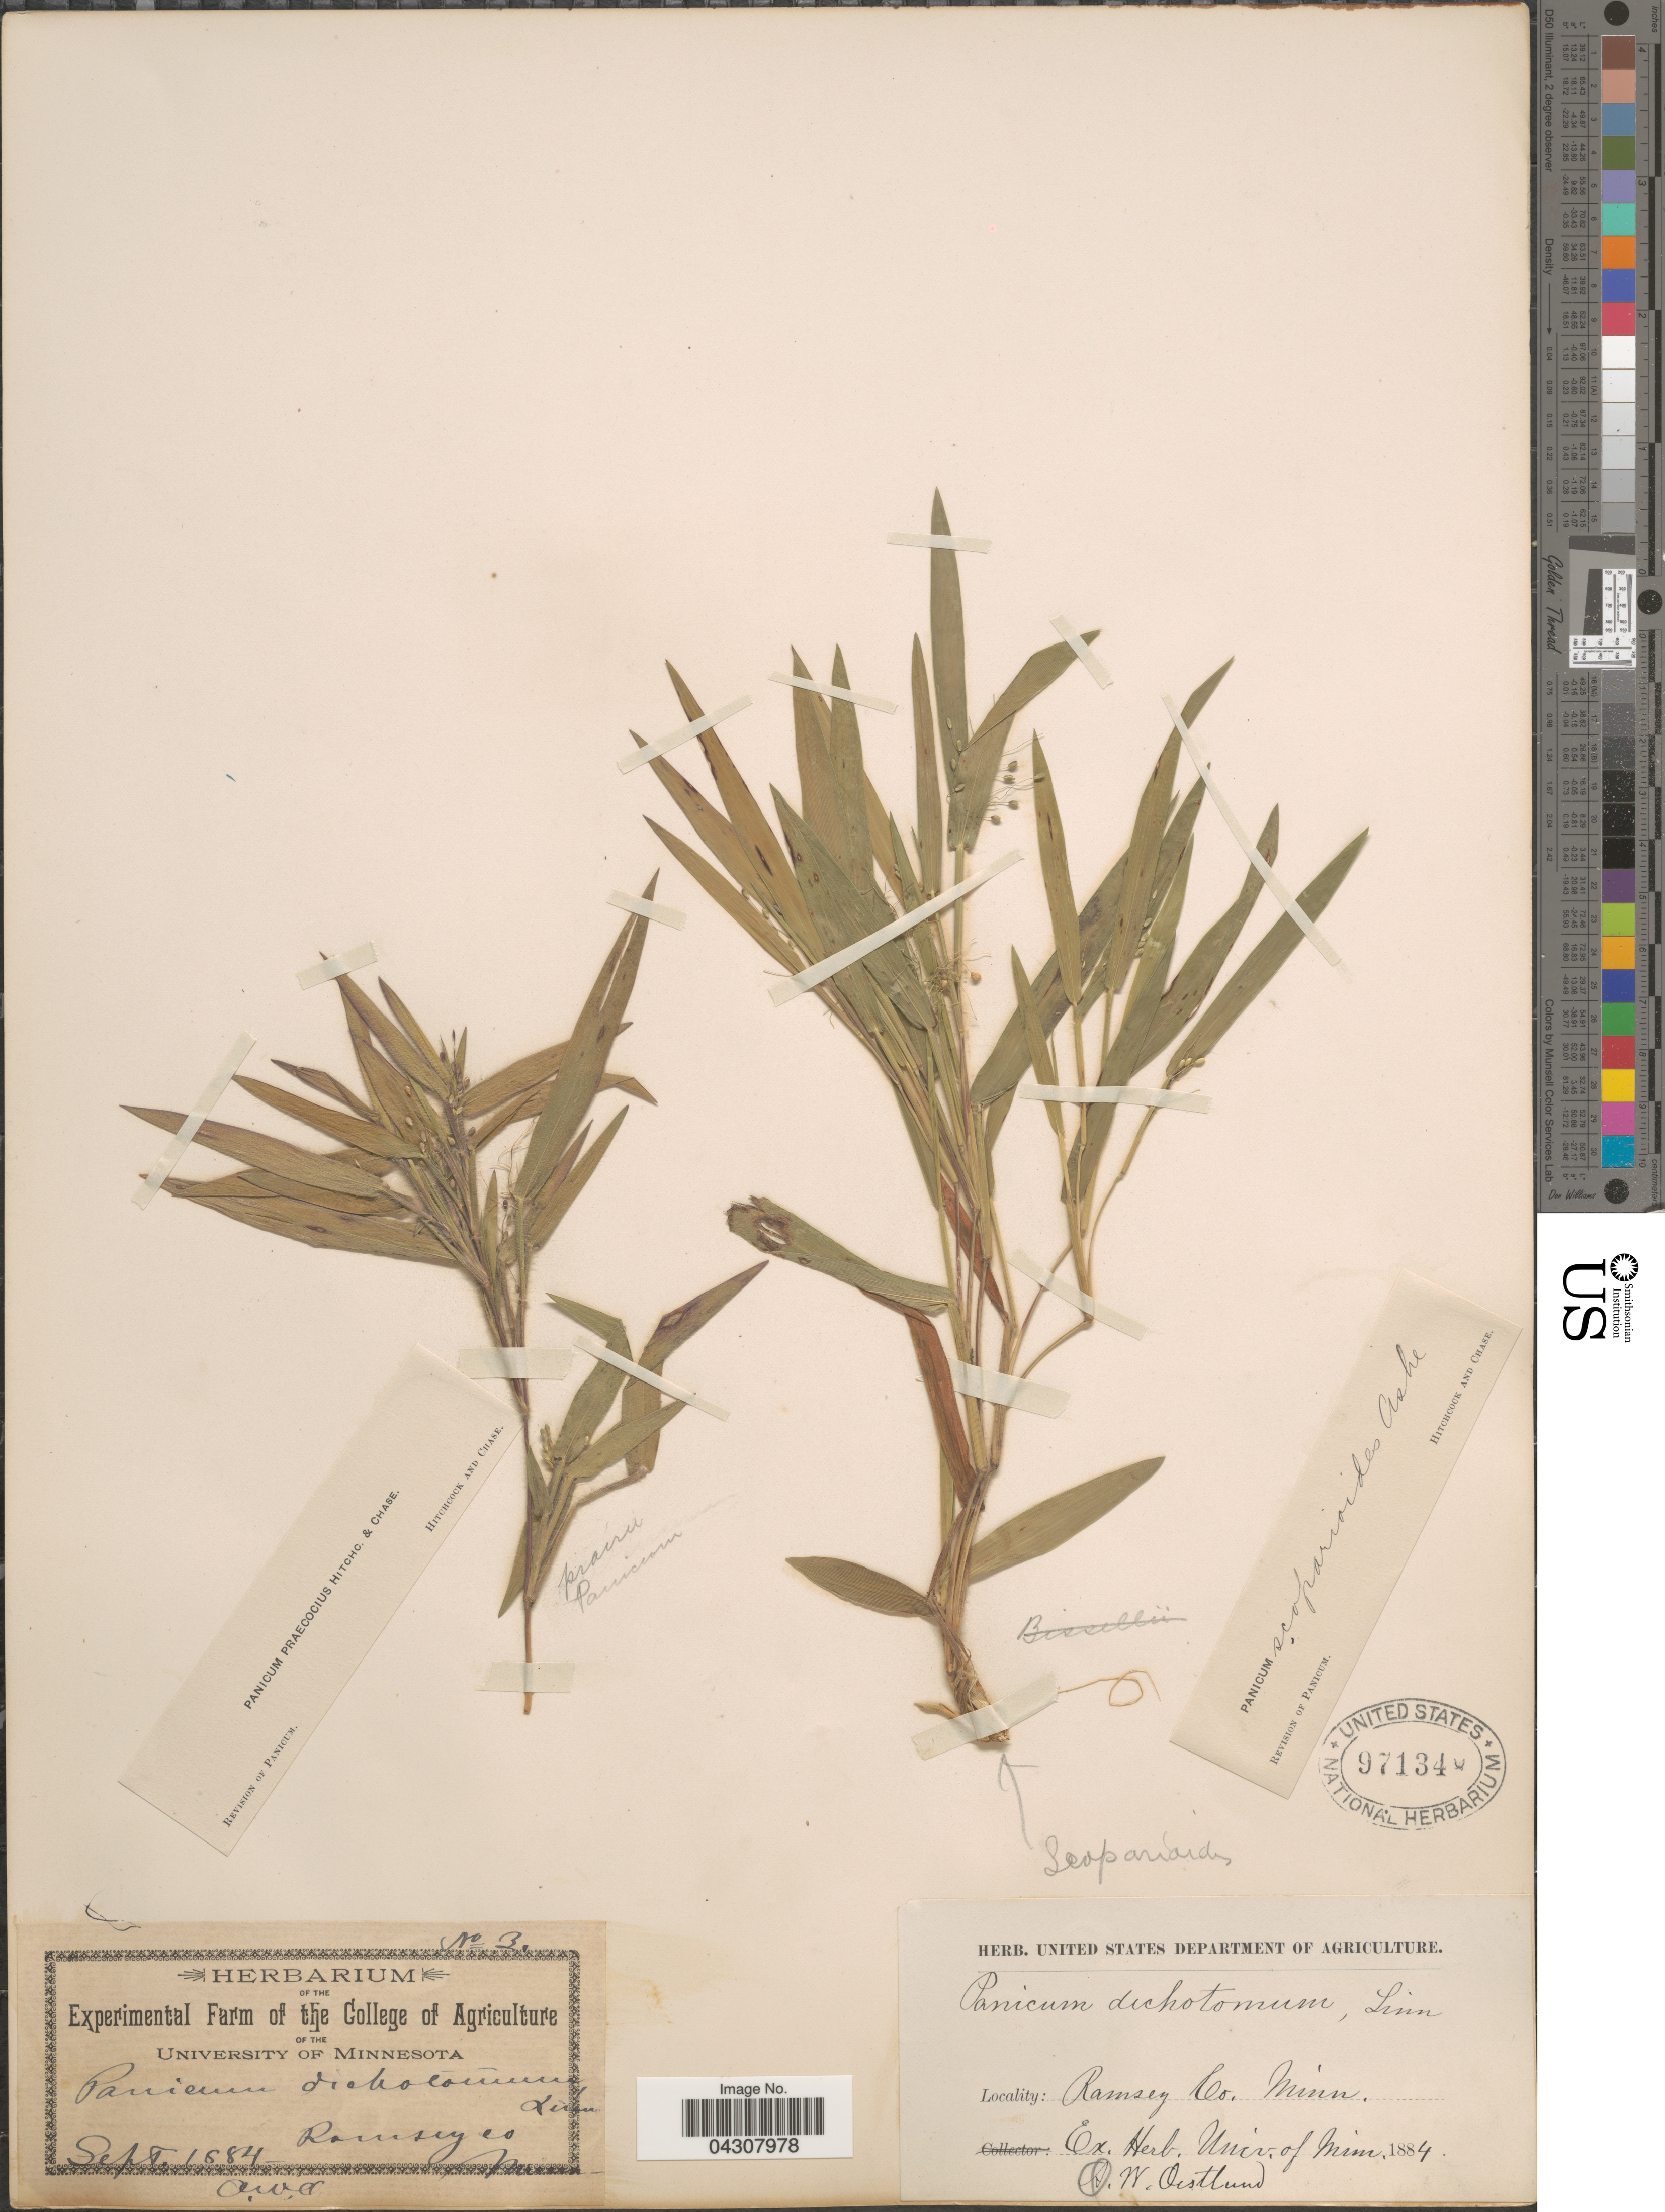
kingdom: Plantae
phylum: Tracheophyta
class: Liliopsida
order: Poales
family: Poaceae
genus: Dichanthelium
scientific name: Dichanthelium acuminatum var. acuminatum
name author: (Sw.) Gould & C.A. Clark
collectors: A. Oestlund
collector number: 3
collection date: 1884-09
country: United States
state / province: Minnesota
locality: Ramsey Co.